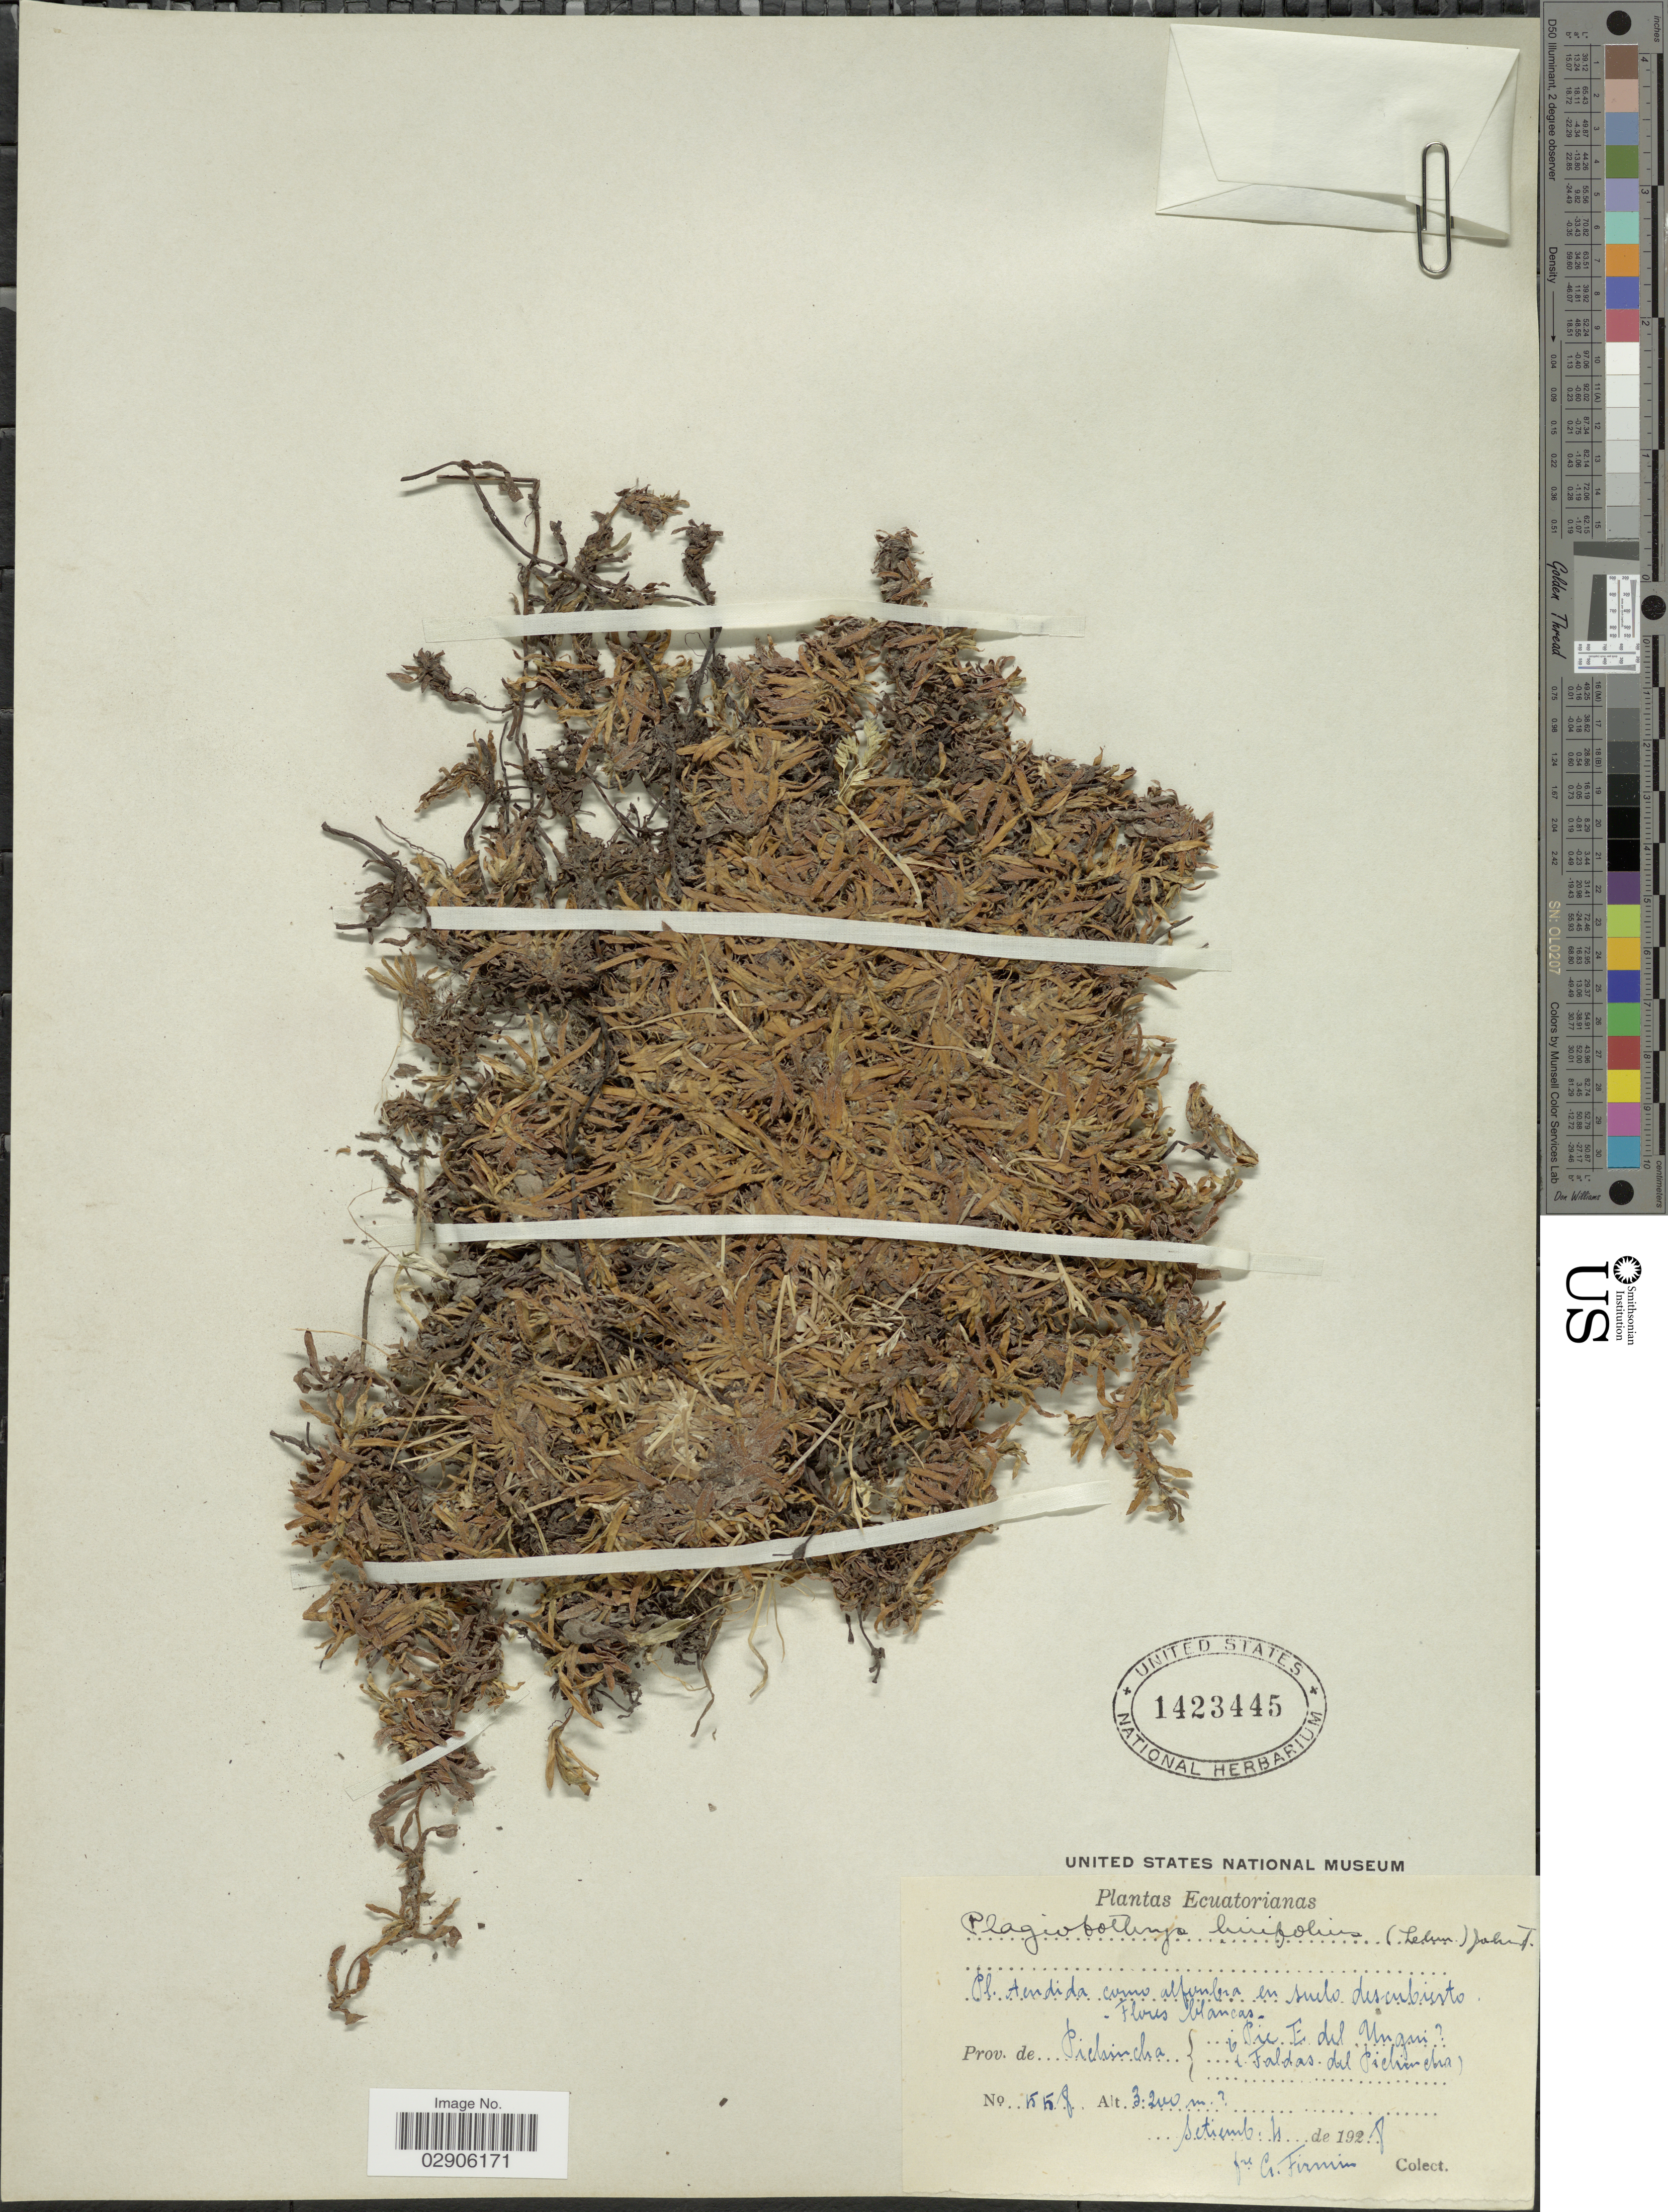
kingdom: Plantae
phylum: Tracheophyta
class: Magnoliopsida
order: Boraginales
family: Boraginaceae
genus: Plagiobothrys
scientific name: Plagiobothrys linifolius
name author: (Willd. ex Lehm.) I.M. Johnst.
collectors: F. Firmin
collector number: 558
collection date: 1928-09-04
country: Ecuador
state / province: Pichincha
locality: Prov. de Pichincha, i Pie E del Ungui [unsure placement] i Faldas del Pichincha.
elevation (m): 3200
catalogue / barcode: US 1423445